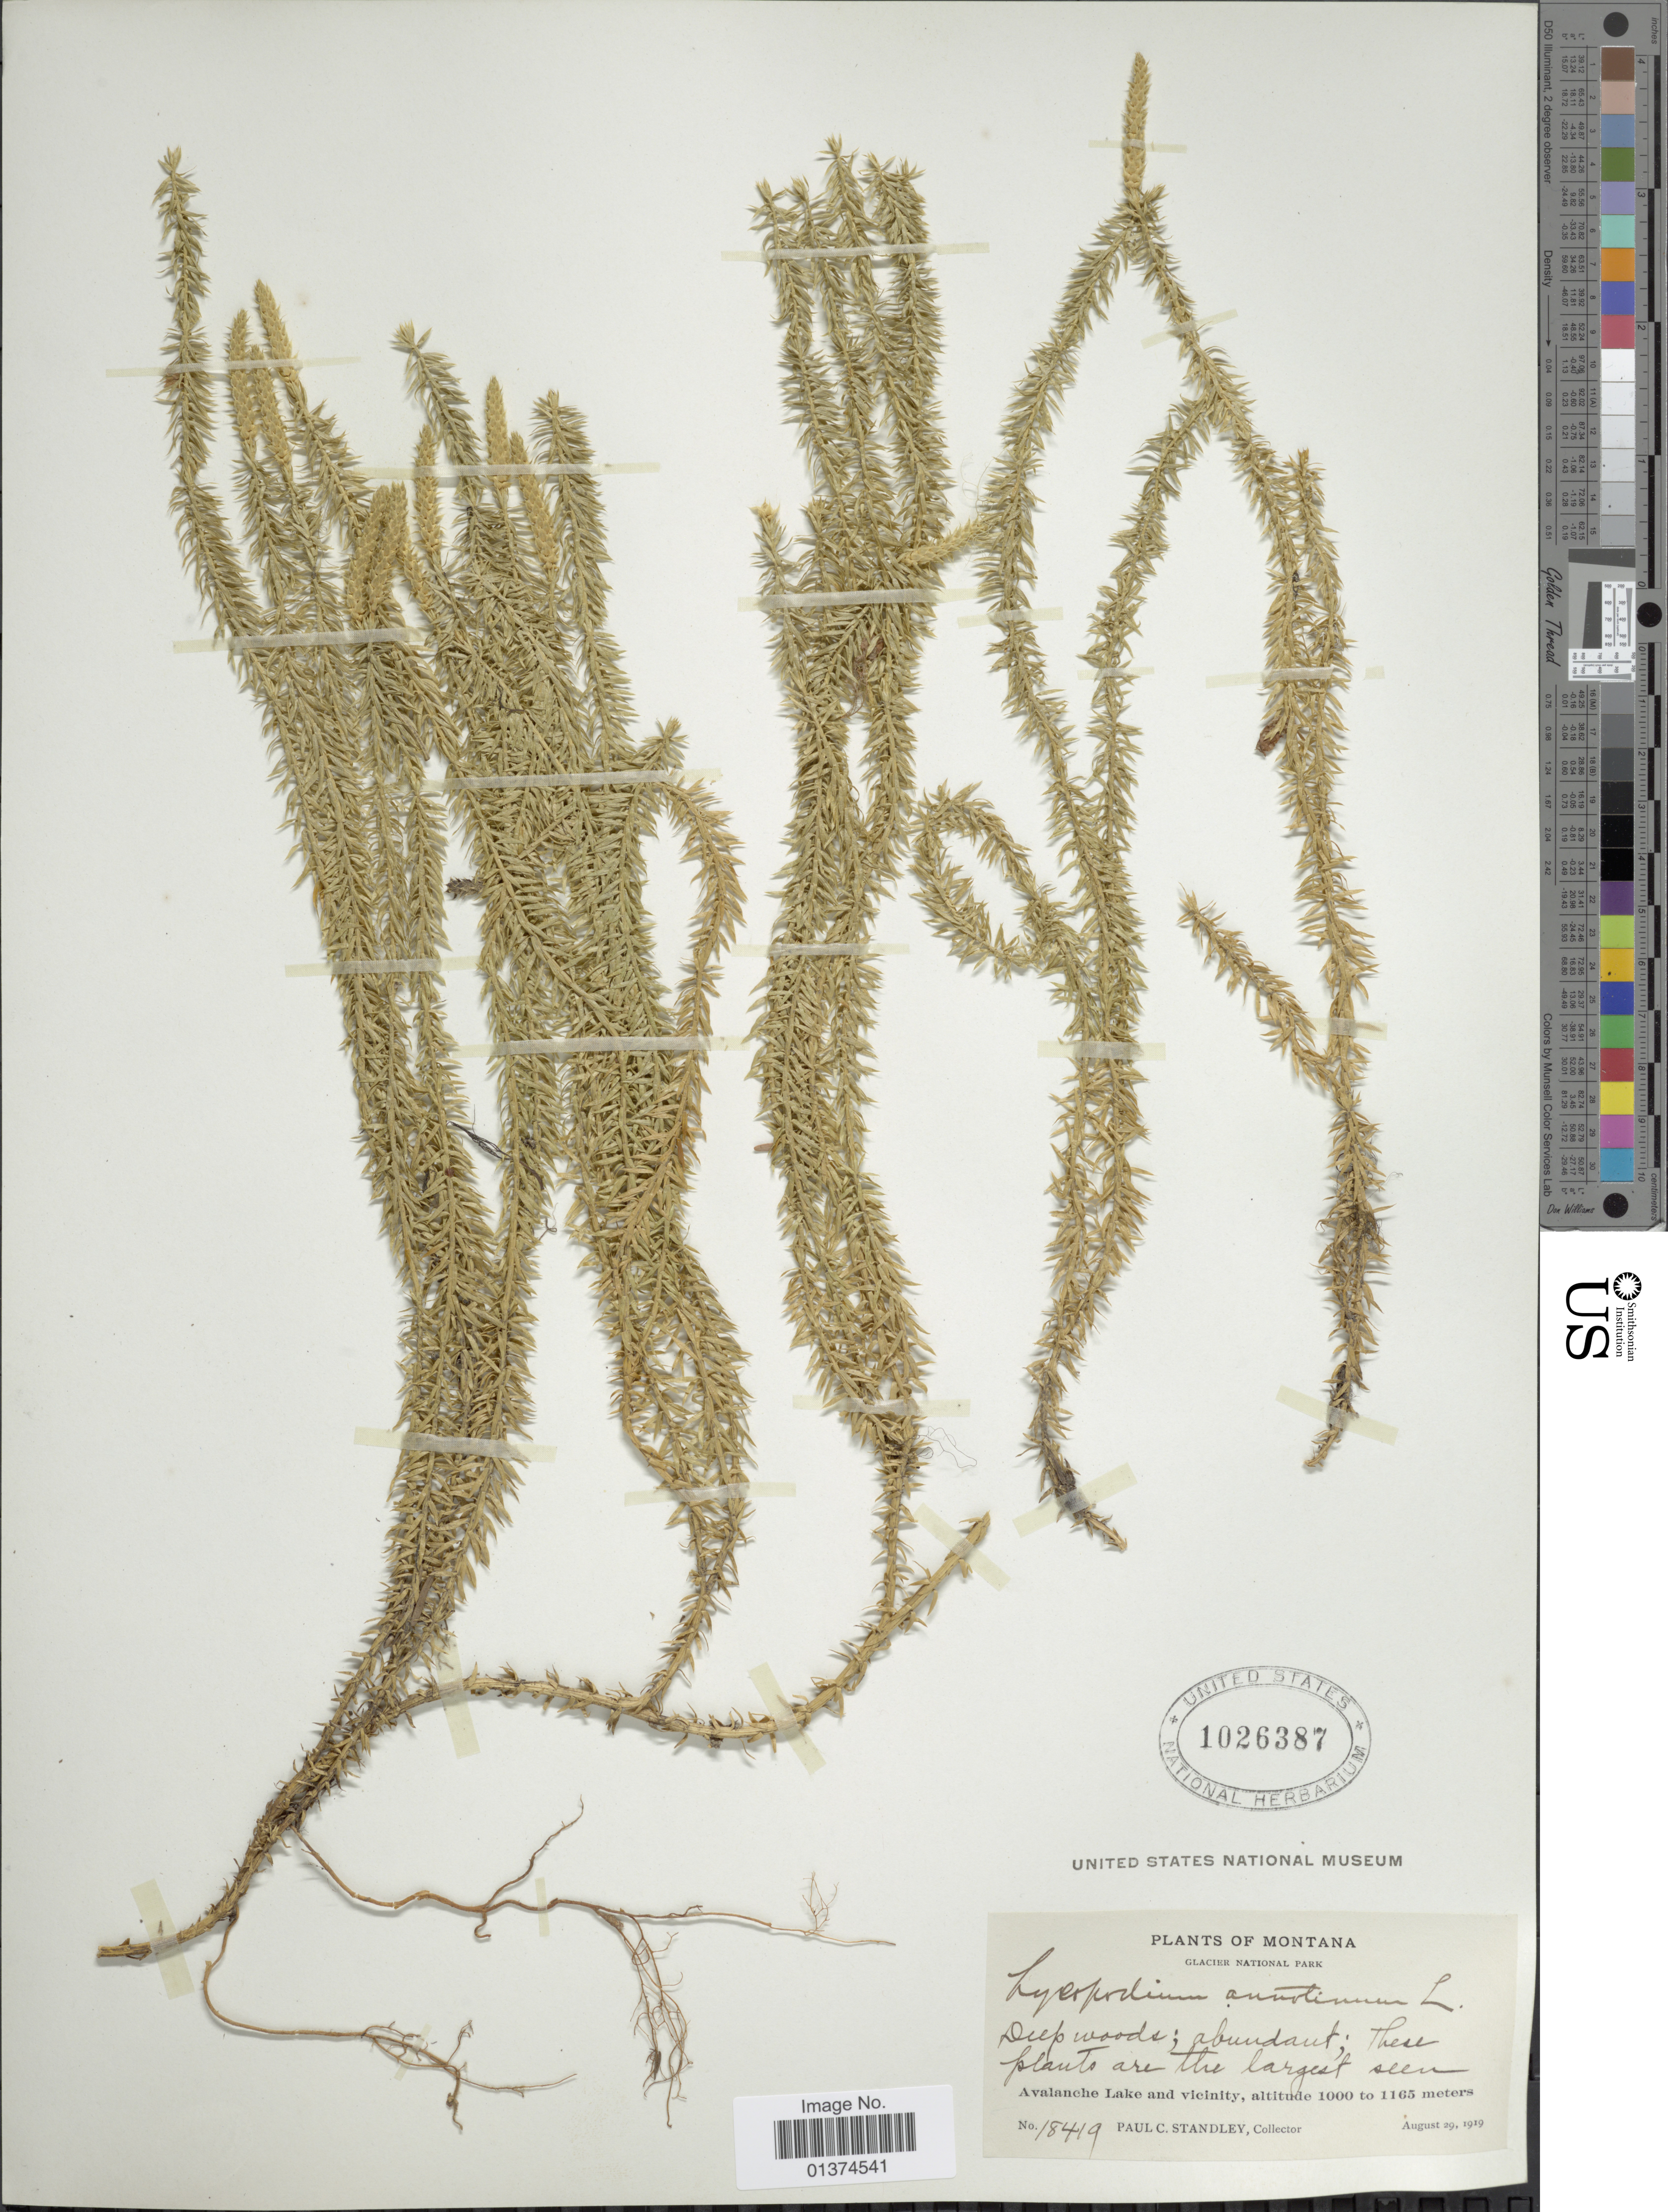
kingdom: Plantae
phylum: Tracheophyta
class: Lycopodiopsida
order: Lycopodiales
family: Lycopodiaceae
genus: Spinulum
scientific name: Spinulum annotinum subsp. annotinum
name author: (L.) A. Haines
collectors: P. C. Standley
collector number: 18419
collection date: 1919-08-29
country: United States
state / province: Montana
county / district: Flathead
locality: Glacier National Park, Avalanche Lake and Vicinity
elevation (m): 1000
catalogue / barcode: US 1026387